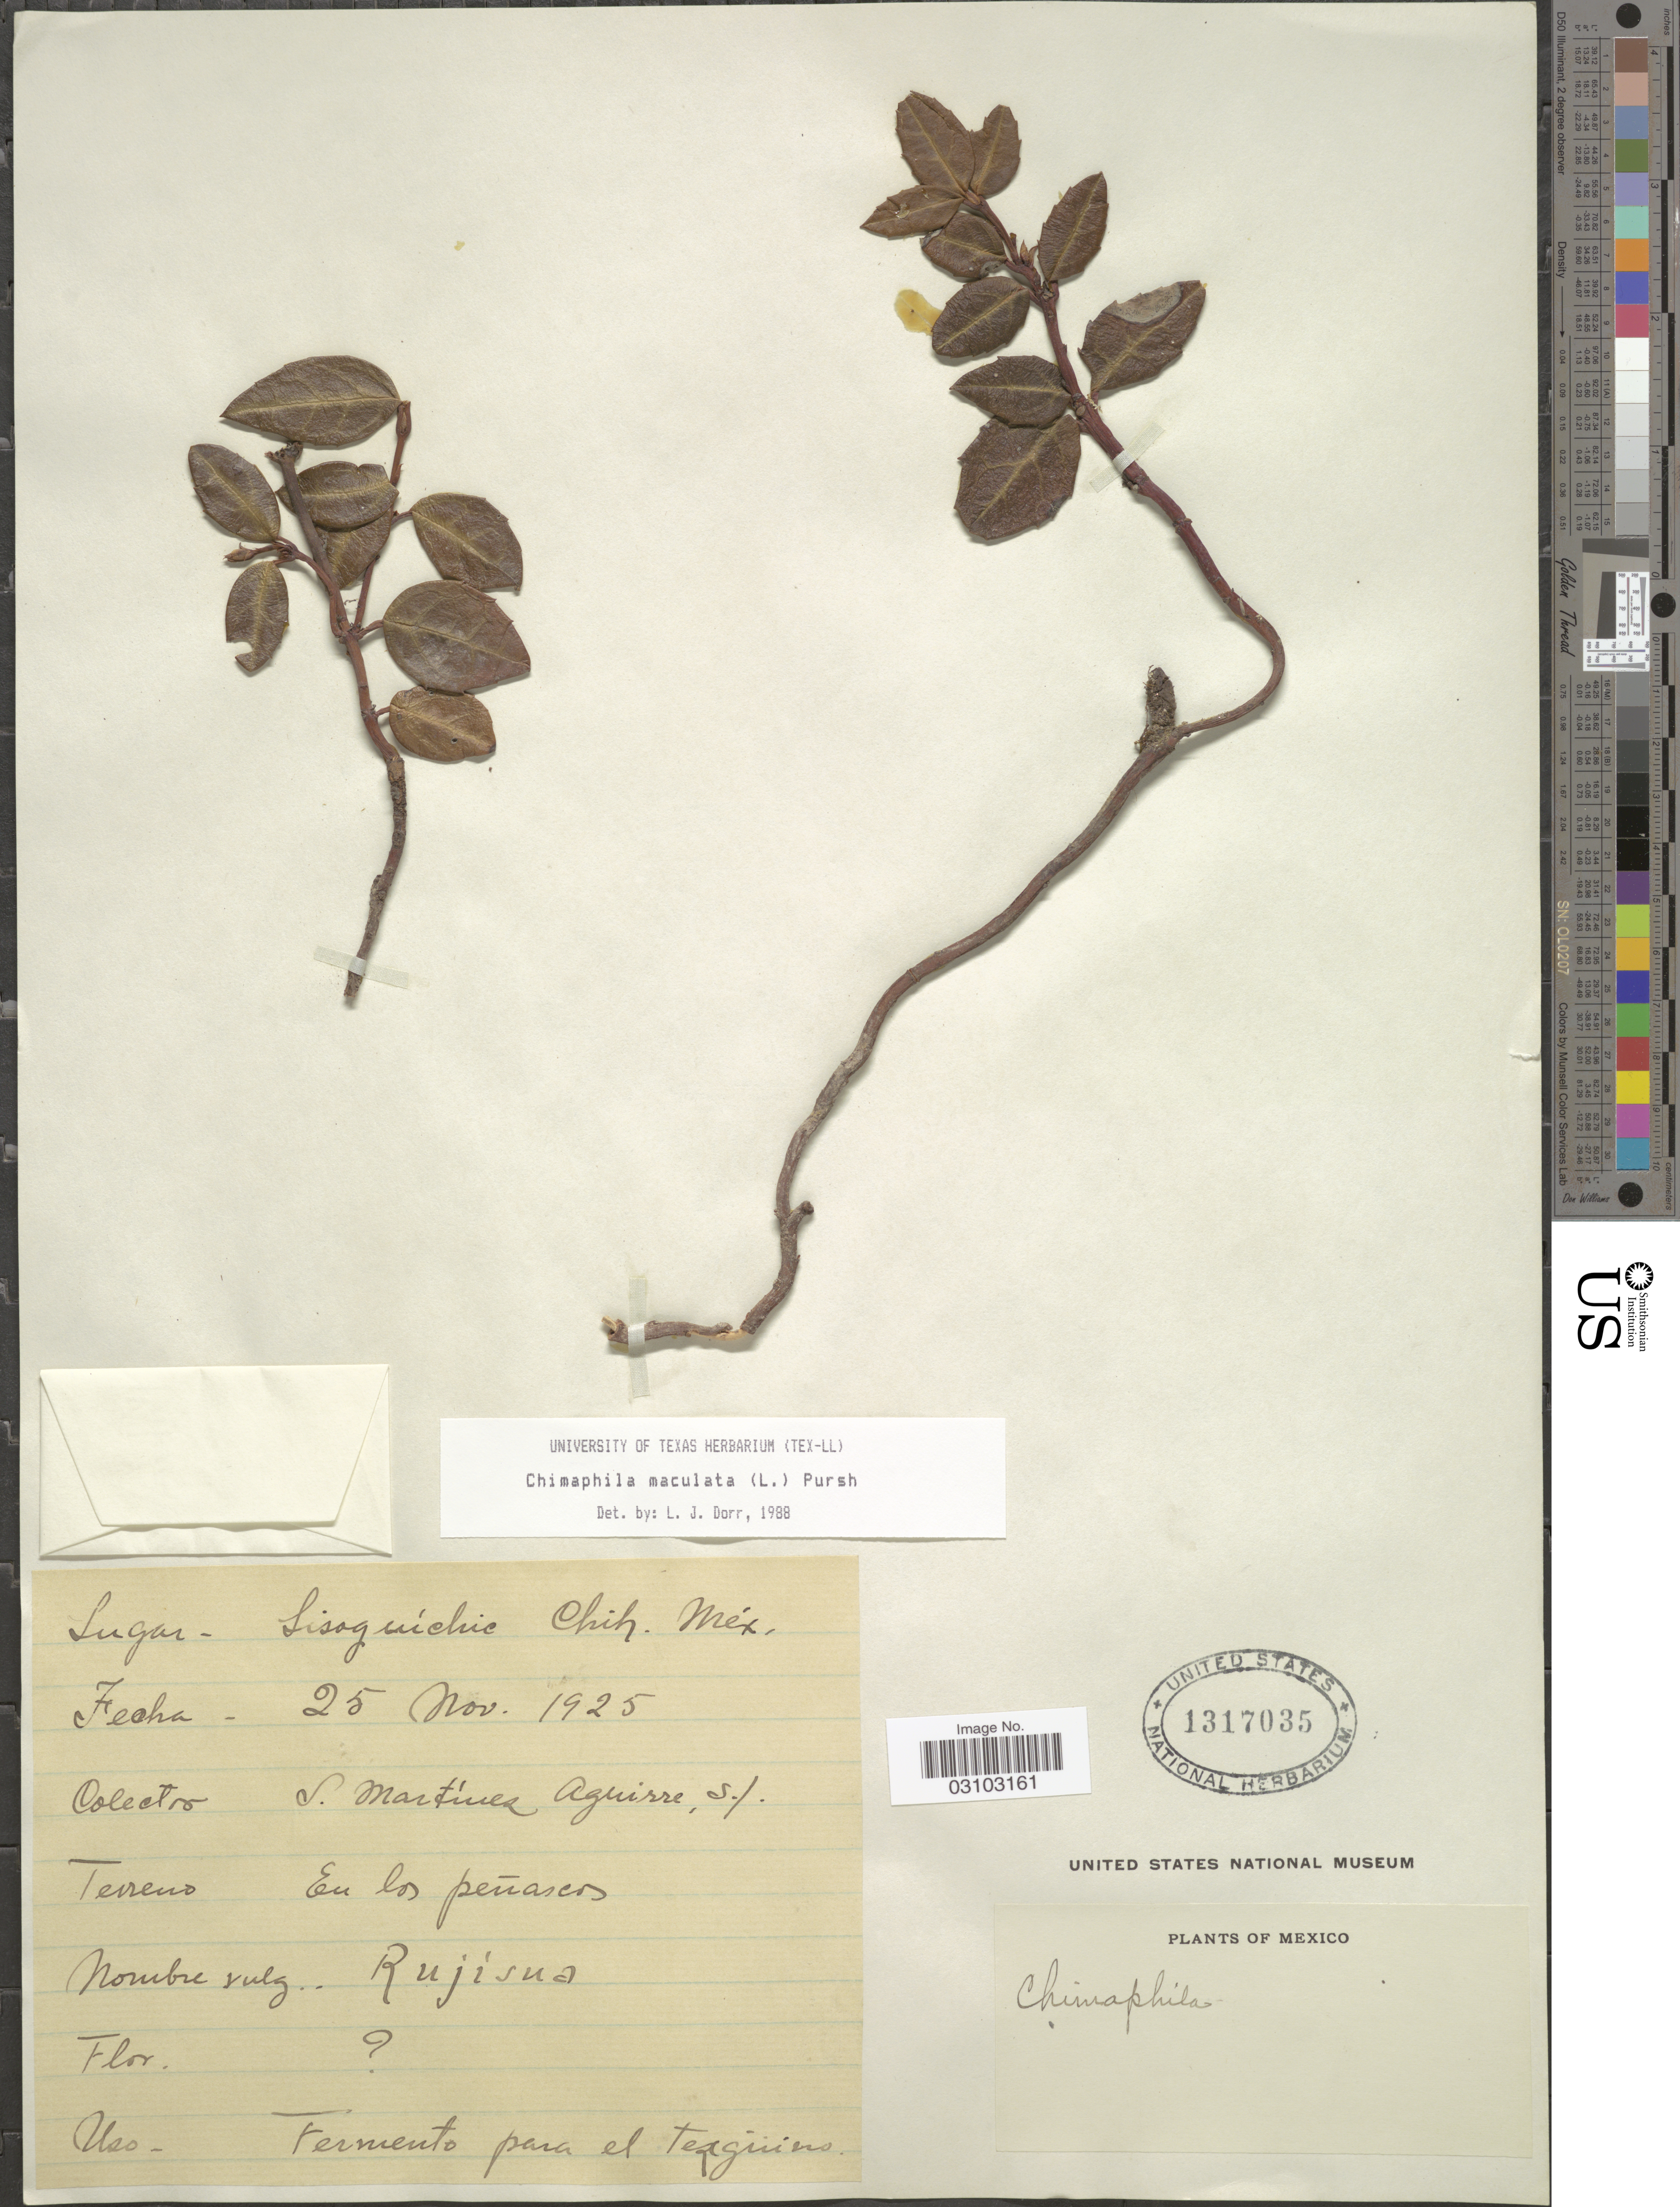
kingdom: Plantae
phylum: Tracheophyta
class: Magnoliopsida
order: Ericales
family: Ericaceae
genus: Chimaphila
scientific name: Chimaphila maculata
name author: (L.) Pursh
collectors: S. Aguirre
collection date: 1925-11-25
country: Mexico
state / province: Chiapas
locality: Lisoguichic.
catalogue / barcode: US 1317035